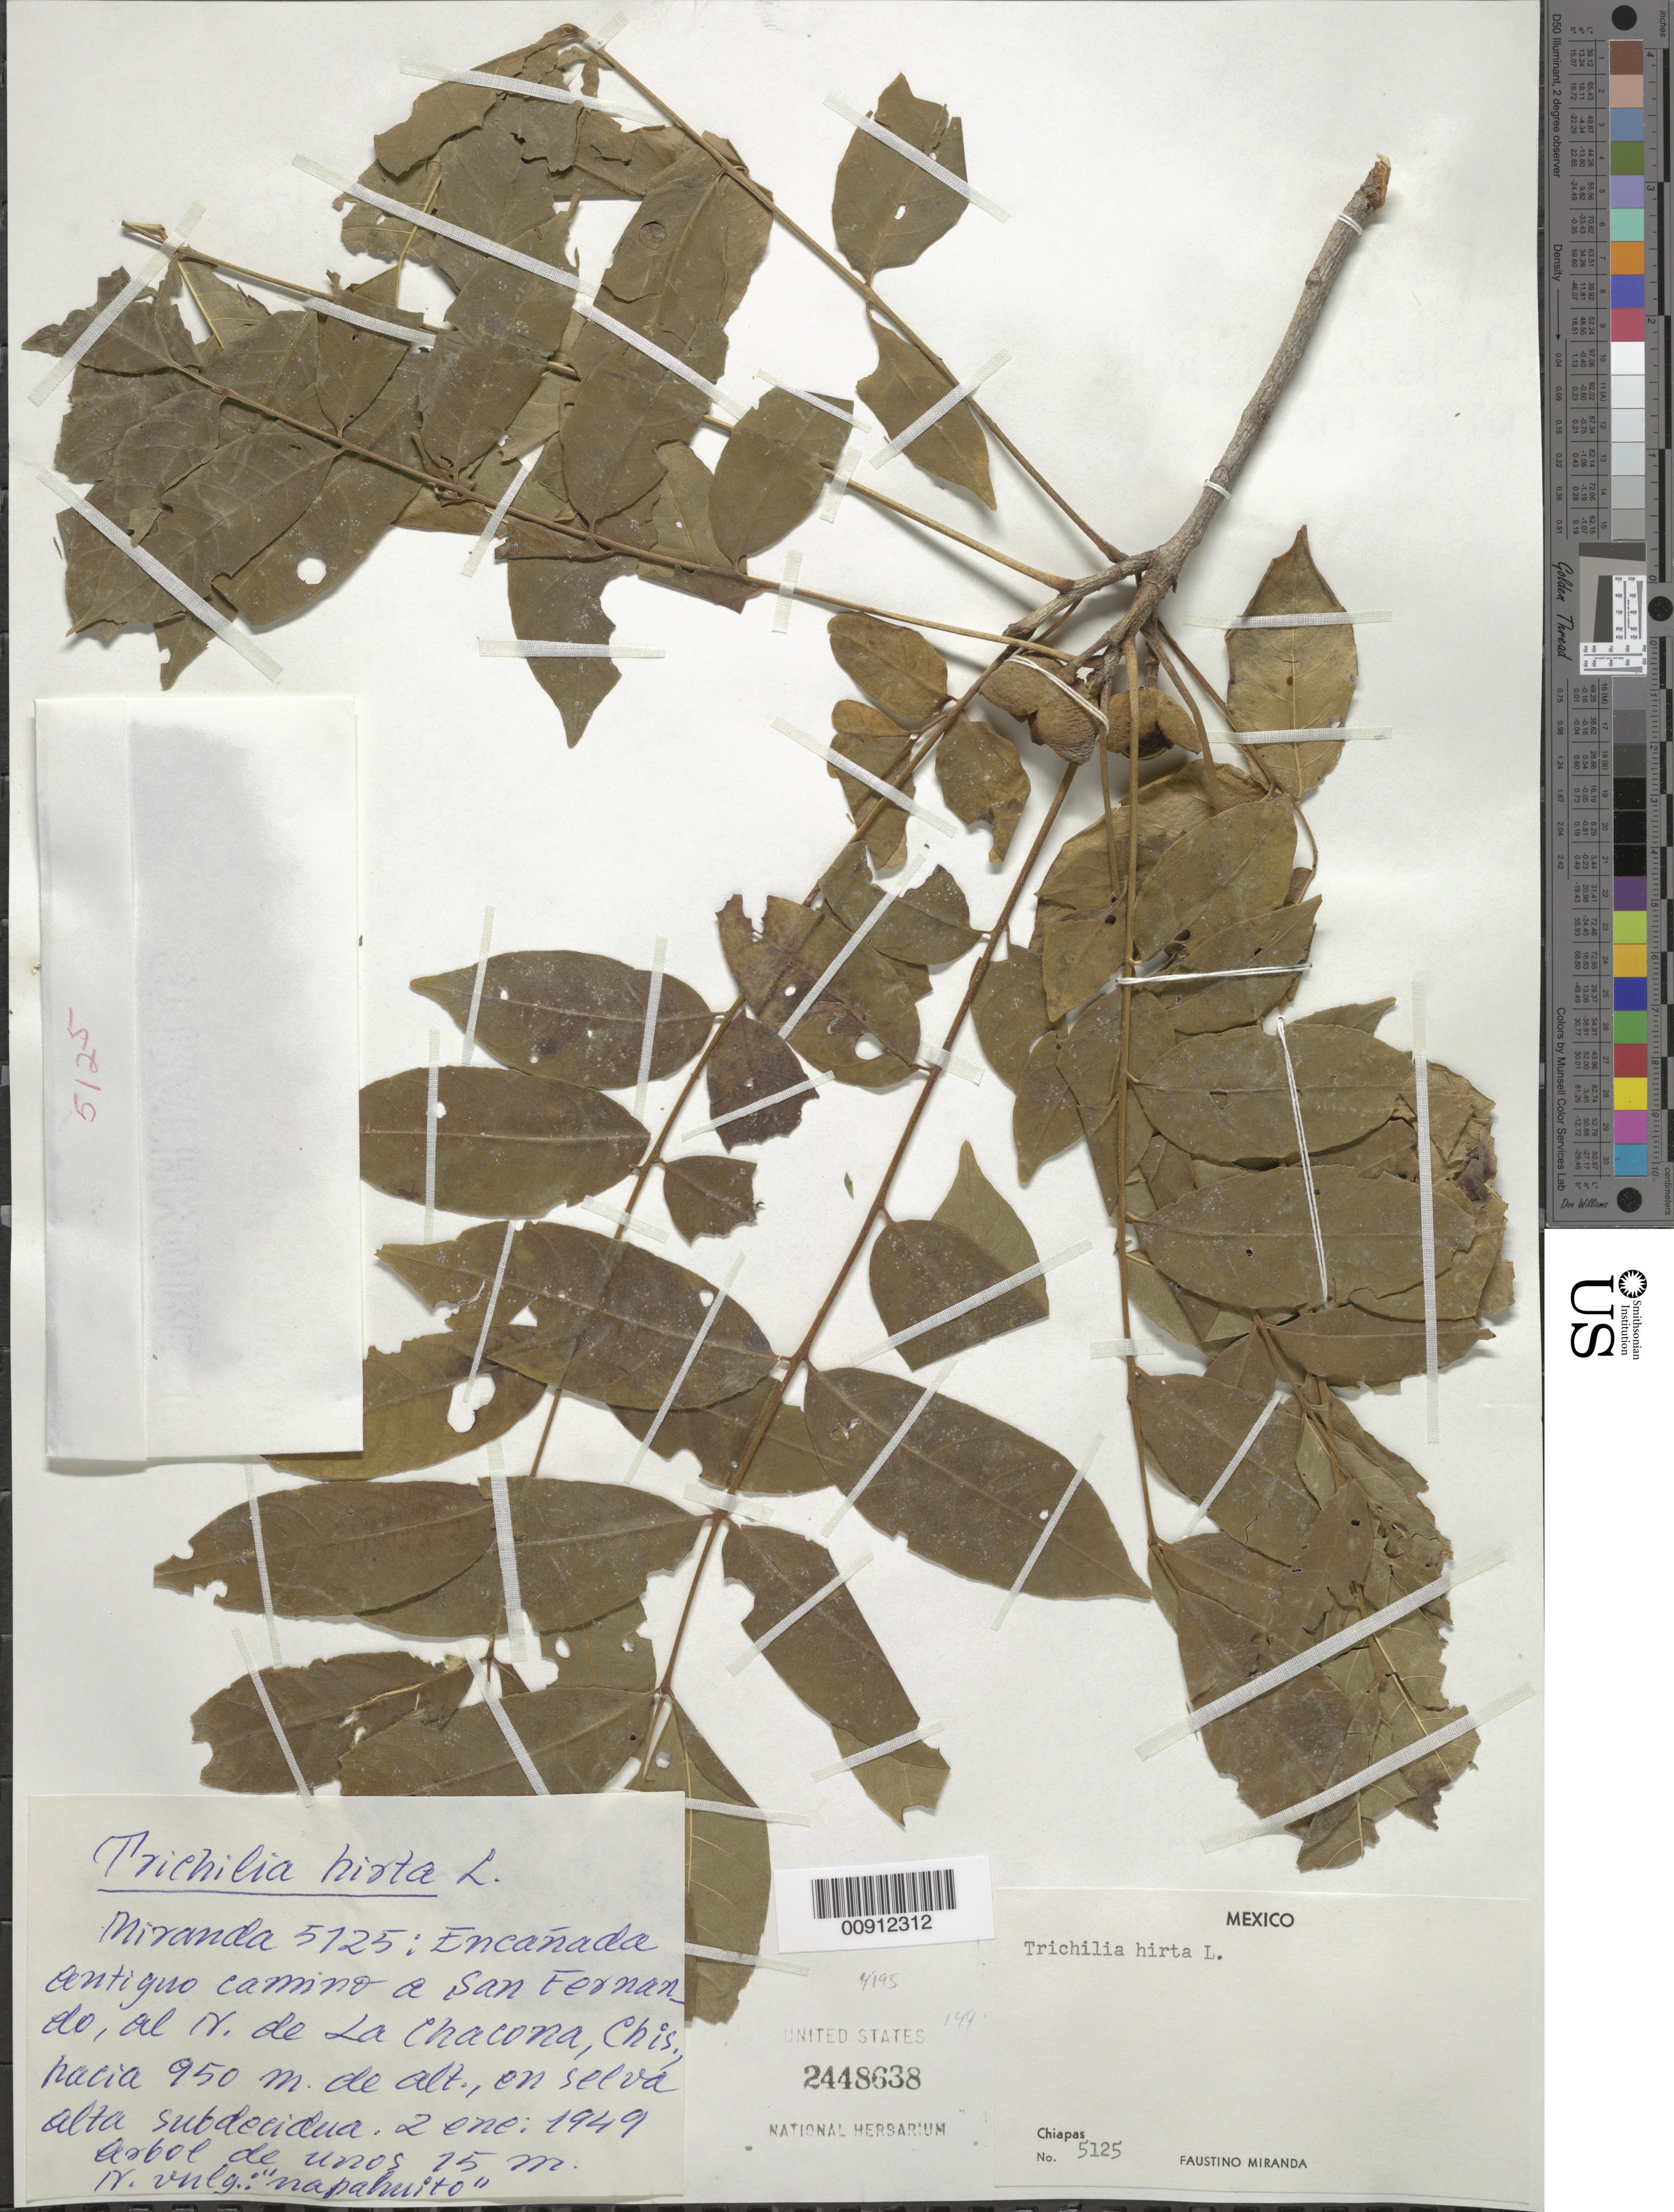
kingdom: Plantae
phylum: Tracheophyta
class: Magnoliopsida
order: Sapindales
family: Meliaceae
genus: Trichilia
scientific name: Trichilia hirta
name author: L.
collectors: Miranda G., F.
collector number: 5125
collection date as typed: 02 Jan 1949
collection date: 1949-01-02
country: Mexico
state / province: Chiapas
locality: Encañada antiguo camino a San Fernando, al N. de la Chacona, Chiapas.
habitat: En selva alta subdecidua.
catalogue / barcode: US 2448638